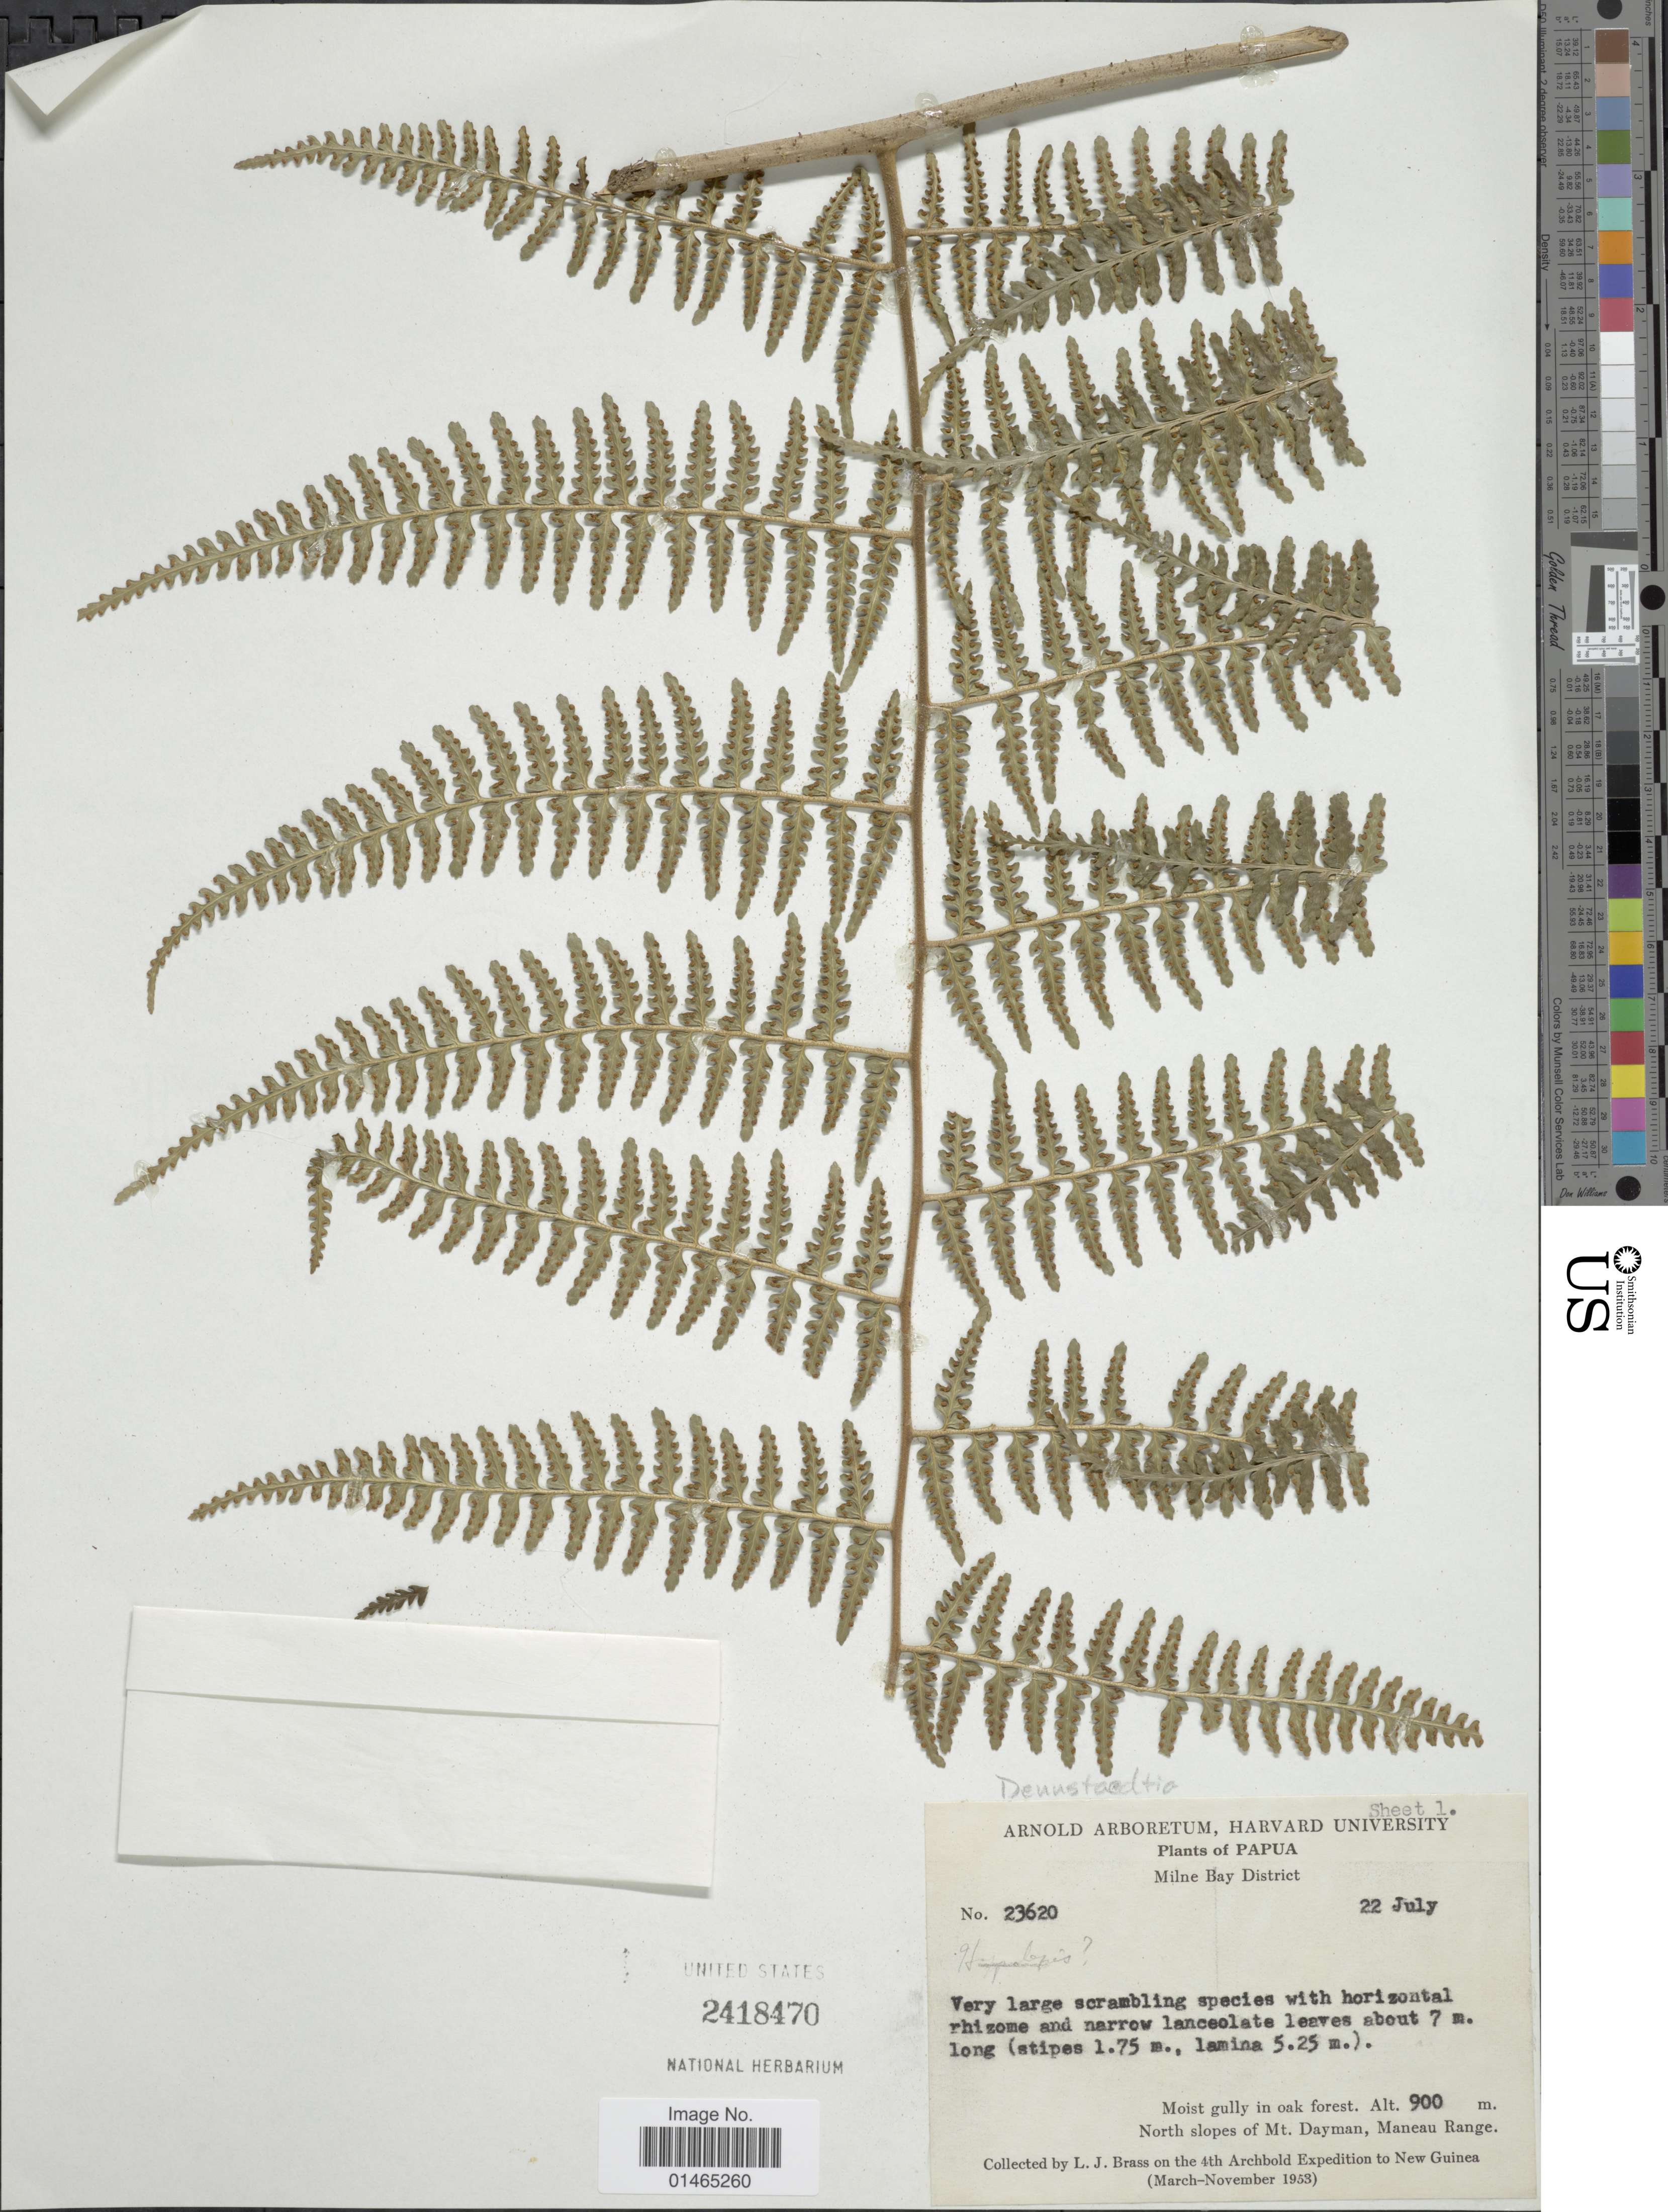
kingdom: Plantae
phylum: Tracheophyta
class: Polypodiopsida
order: Polypodiales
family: Dennstaedtiaceae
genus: Dennstaedtia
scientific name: Dennstaedtia sp.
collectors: L. J. Brass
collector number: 23620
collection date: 1953-07-22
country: Papua New Guinea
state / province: Milne Bay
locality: Moist gully in oak forest. North slopes of Mt. Dayman, Maneau Range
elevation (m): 900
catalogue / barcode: US 2418470